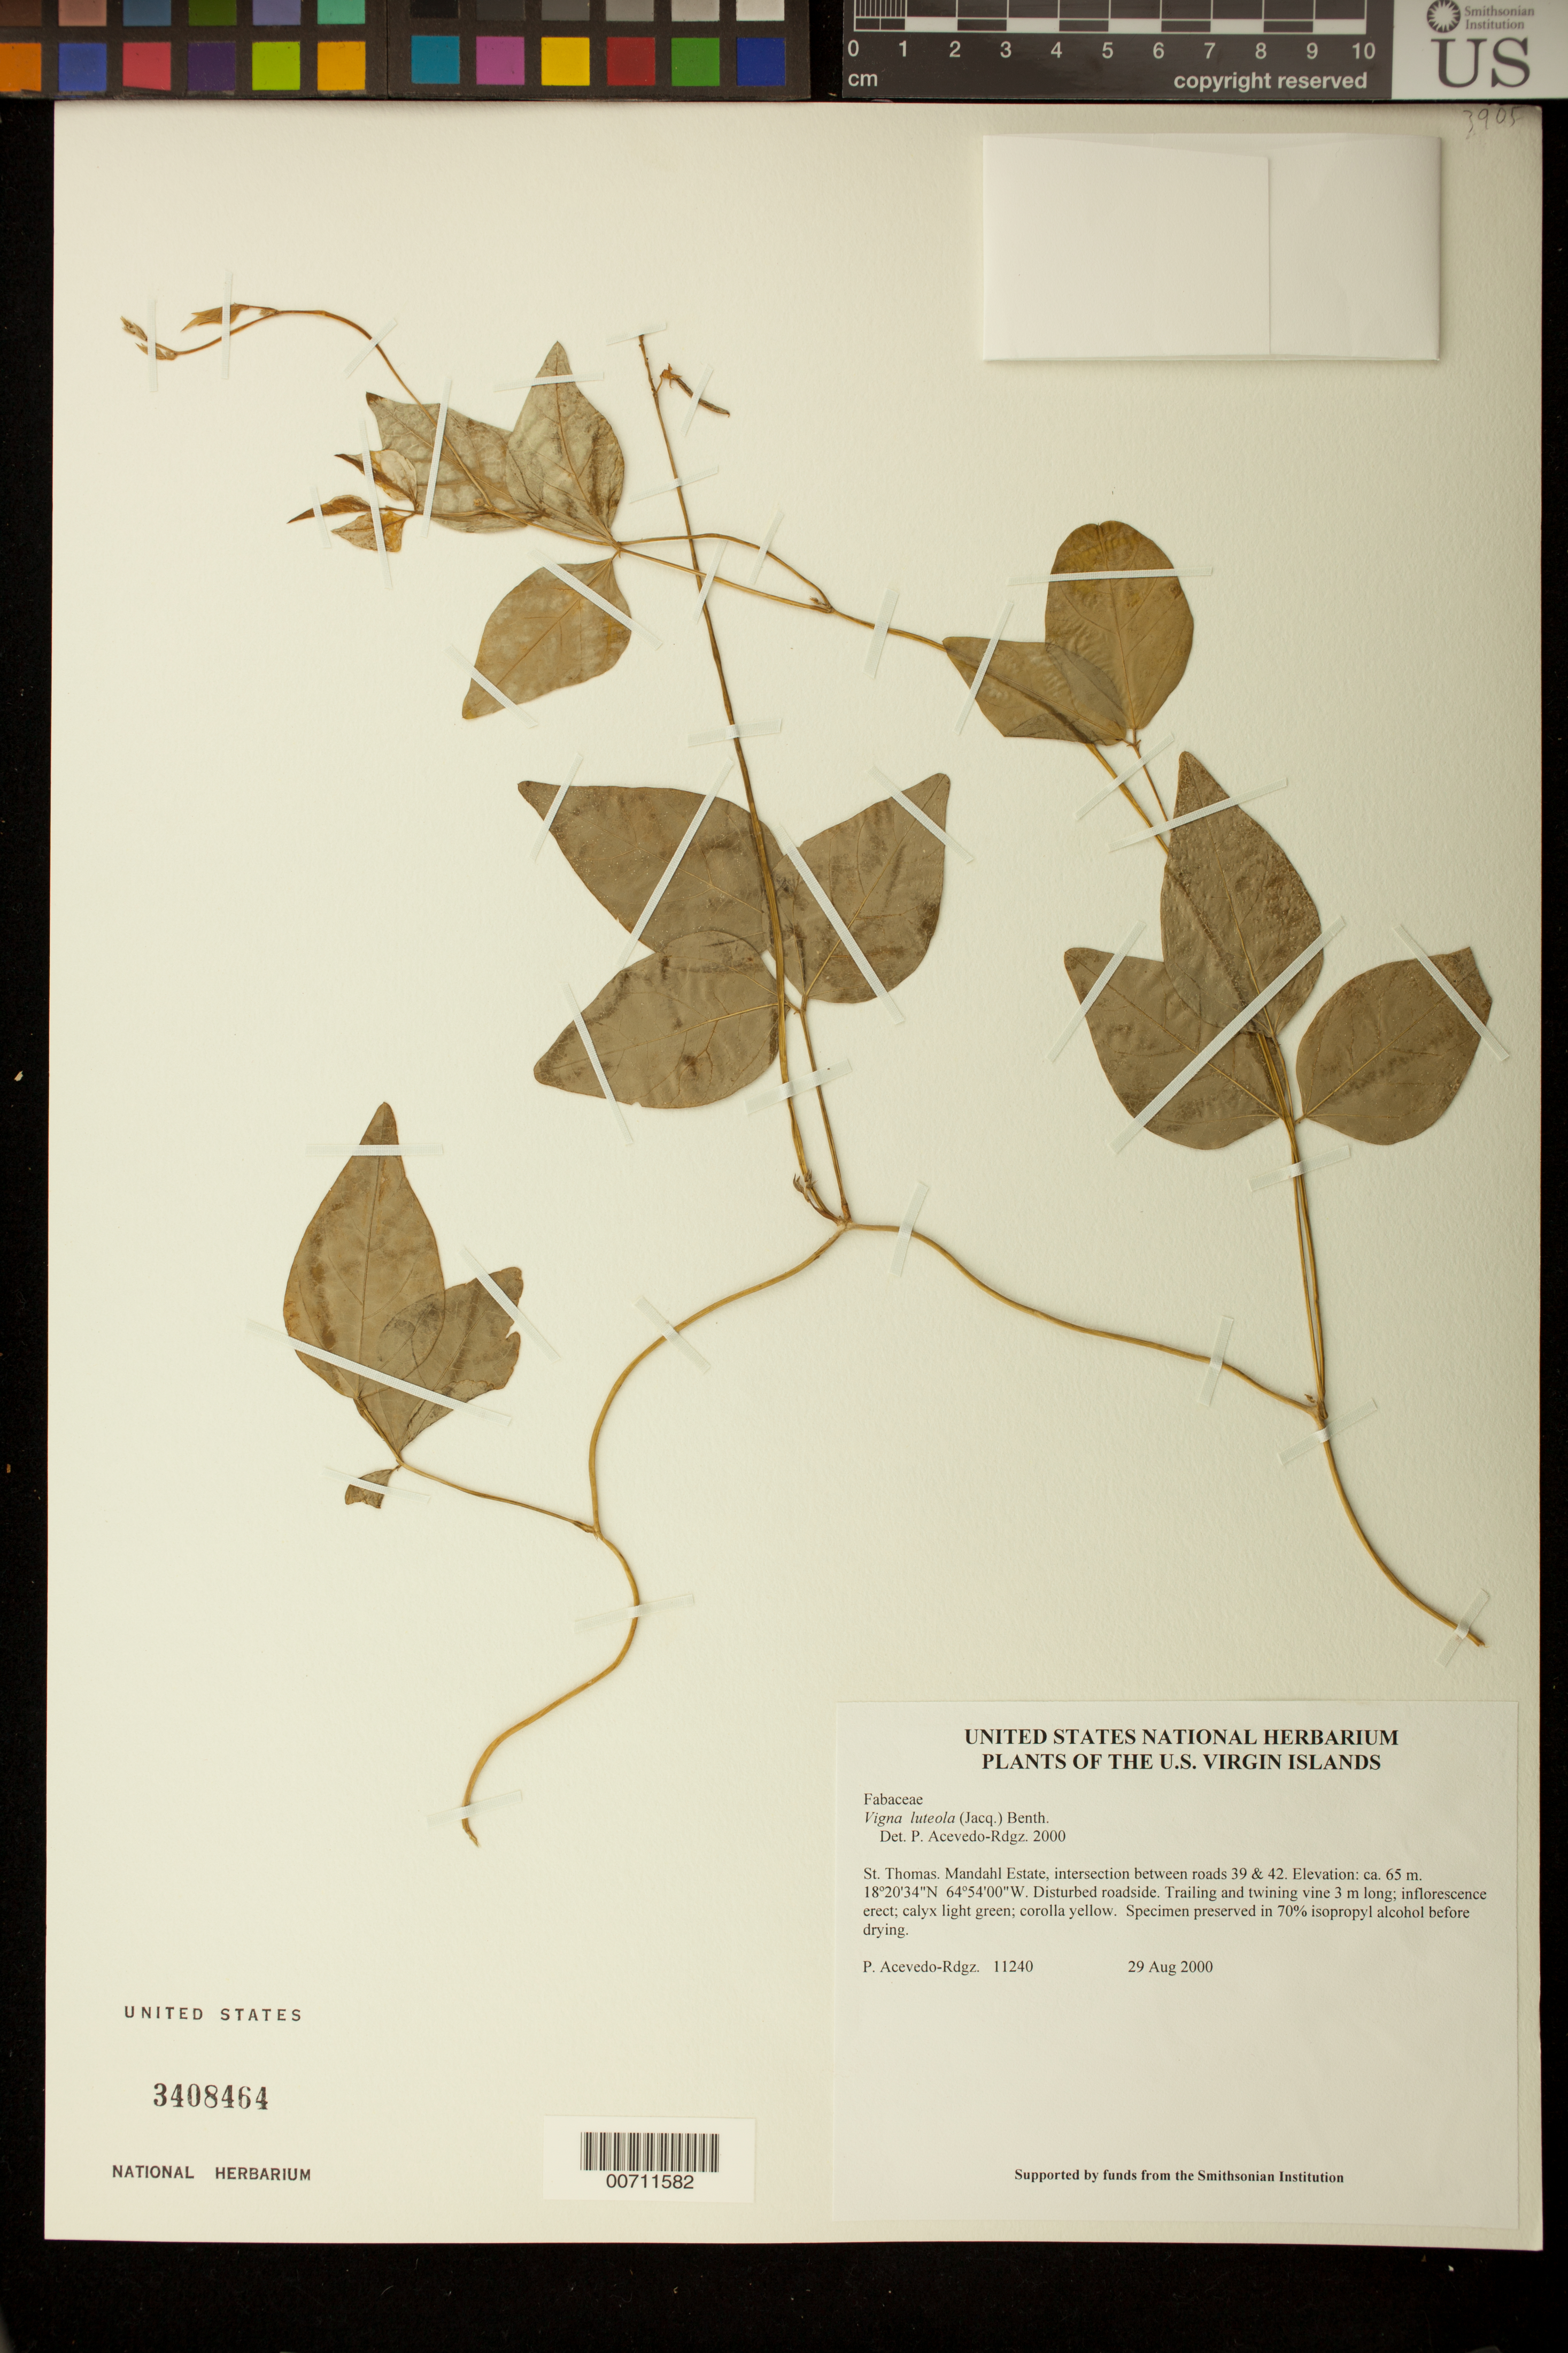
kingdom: Plantae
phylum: Tracheophyta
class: Magnoliopsida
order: Fabales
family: Fabaceae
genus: Vigna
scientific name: Vigna luteola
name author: (Jacq.) Benth.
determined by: Acevedo-Rodríguez, P., (BOT), Smithsonian Institution - National Museum of Natural History (UNITED STATES)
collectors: P. Acevedo-Rodr.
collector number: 11240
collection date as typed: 29 Aug 2000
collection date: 2000-08-29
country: U.S. Virgin Islands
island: St. Thomas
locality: Mandahl Estate, intersection between roads 39 & 42.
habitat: Disturbed roadside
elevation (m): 65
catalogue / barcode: US 3408464